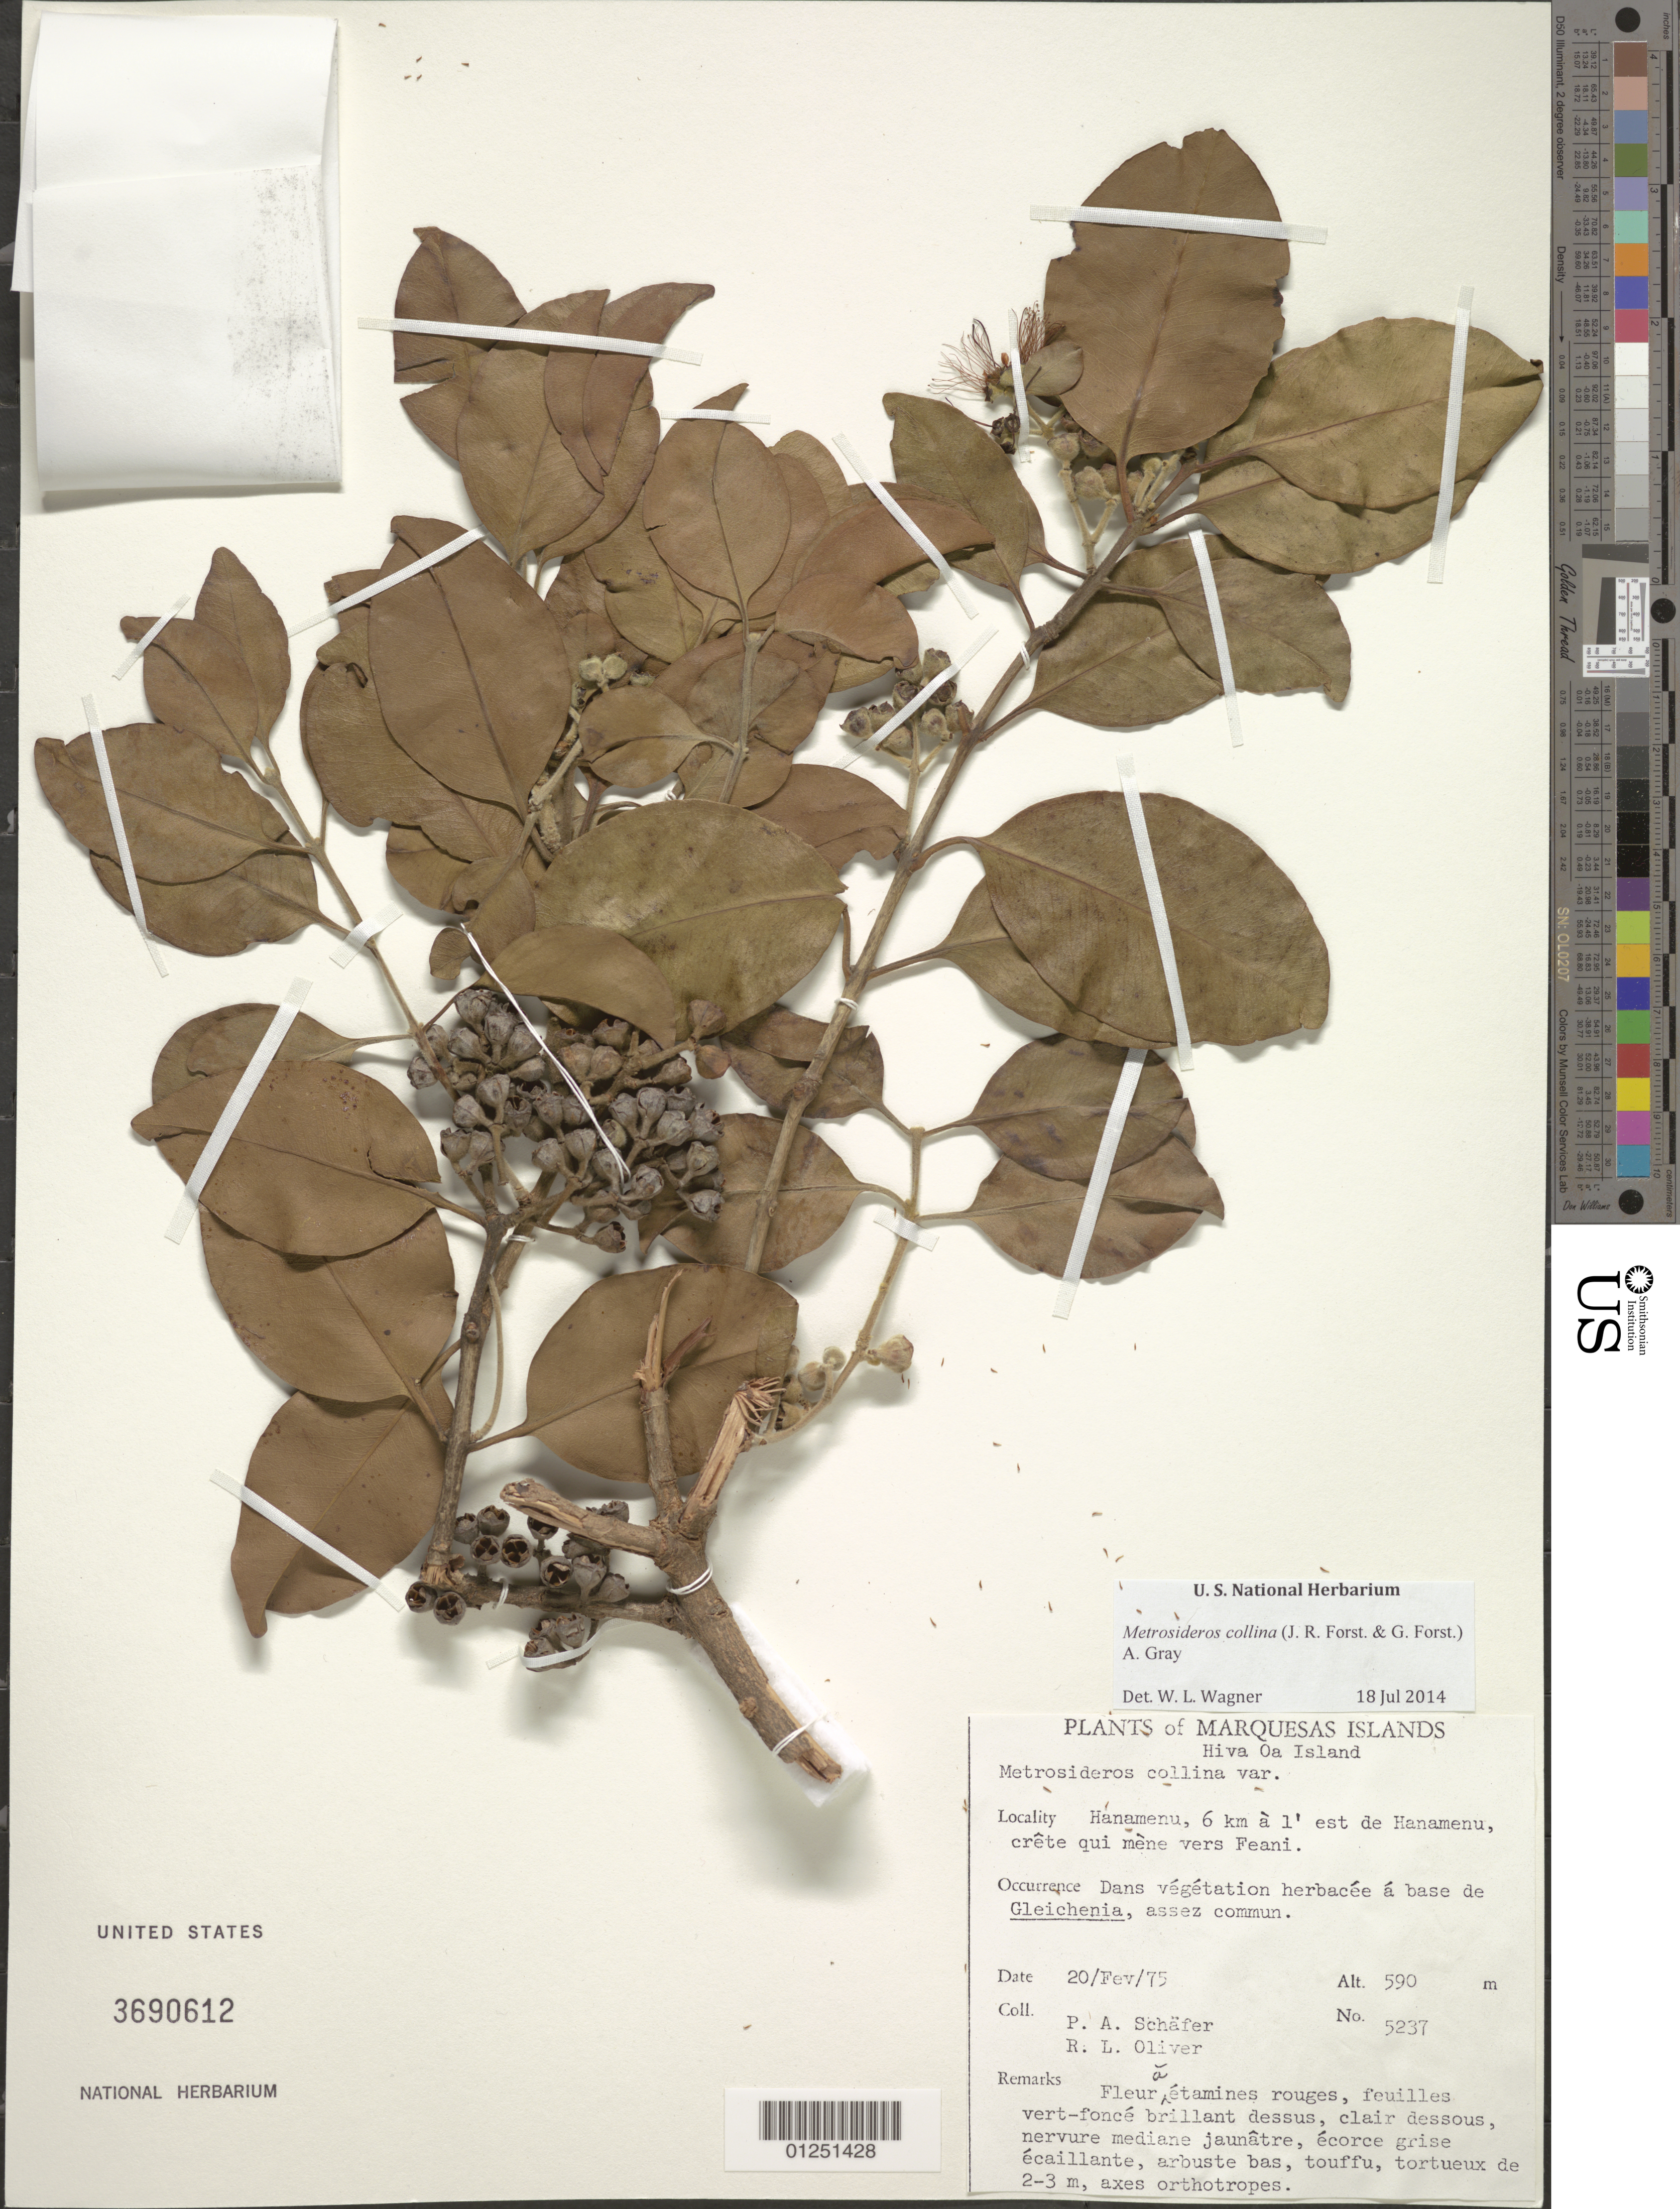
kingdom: Plantae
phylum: Tracheophyta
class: Magnoliopsida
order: Myrtales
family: Myrtaceae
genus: Metrosideros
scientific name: Metrosideros collina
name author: (J.R. Forst. & G. Forst.) A. Gray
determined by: Wagner, W. L., (BOT), Smithsonian Institution - National Museum of Natural History (UNITED STATES)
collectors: P. A. Schäfer & R. L. Oliver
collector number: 5237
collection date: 1975-02-20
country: French Polynesia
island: Hiva Oa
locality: Hanamenu, 6 km à l'est de Hanamenu, crête qui mène vers Feani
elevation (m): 590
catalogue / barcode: US 3690612